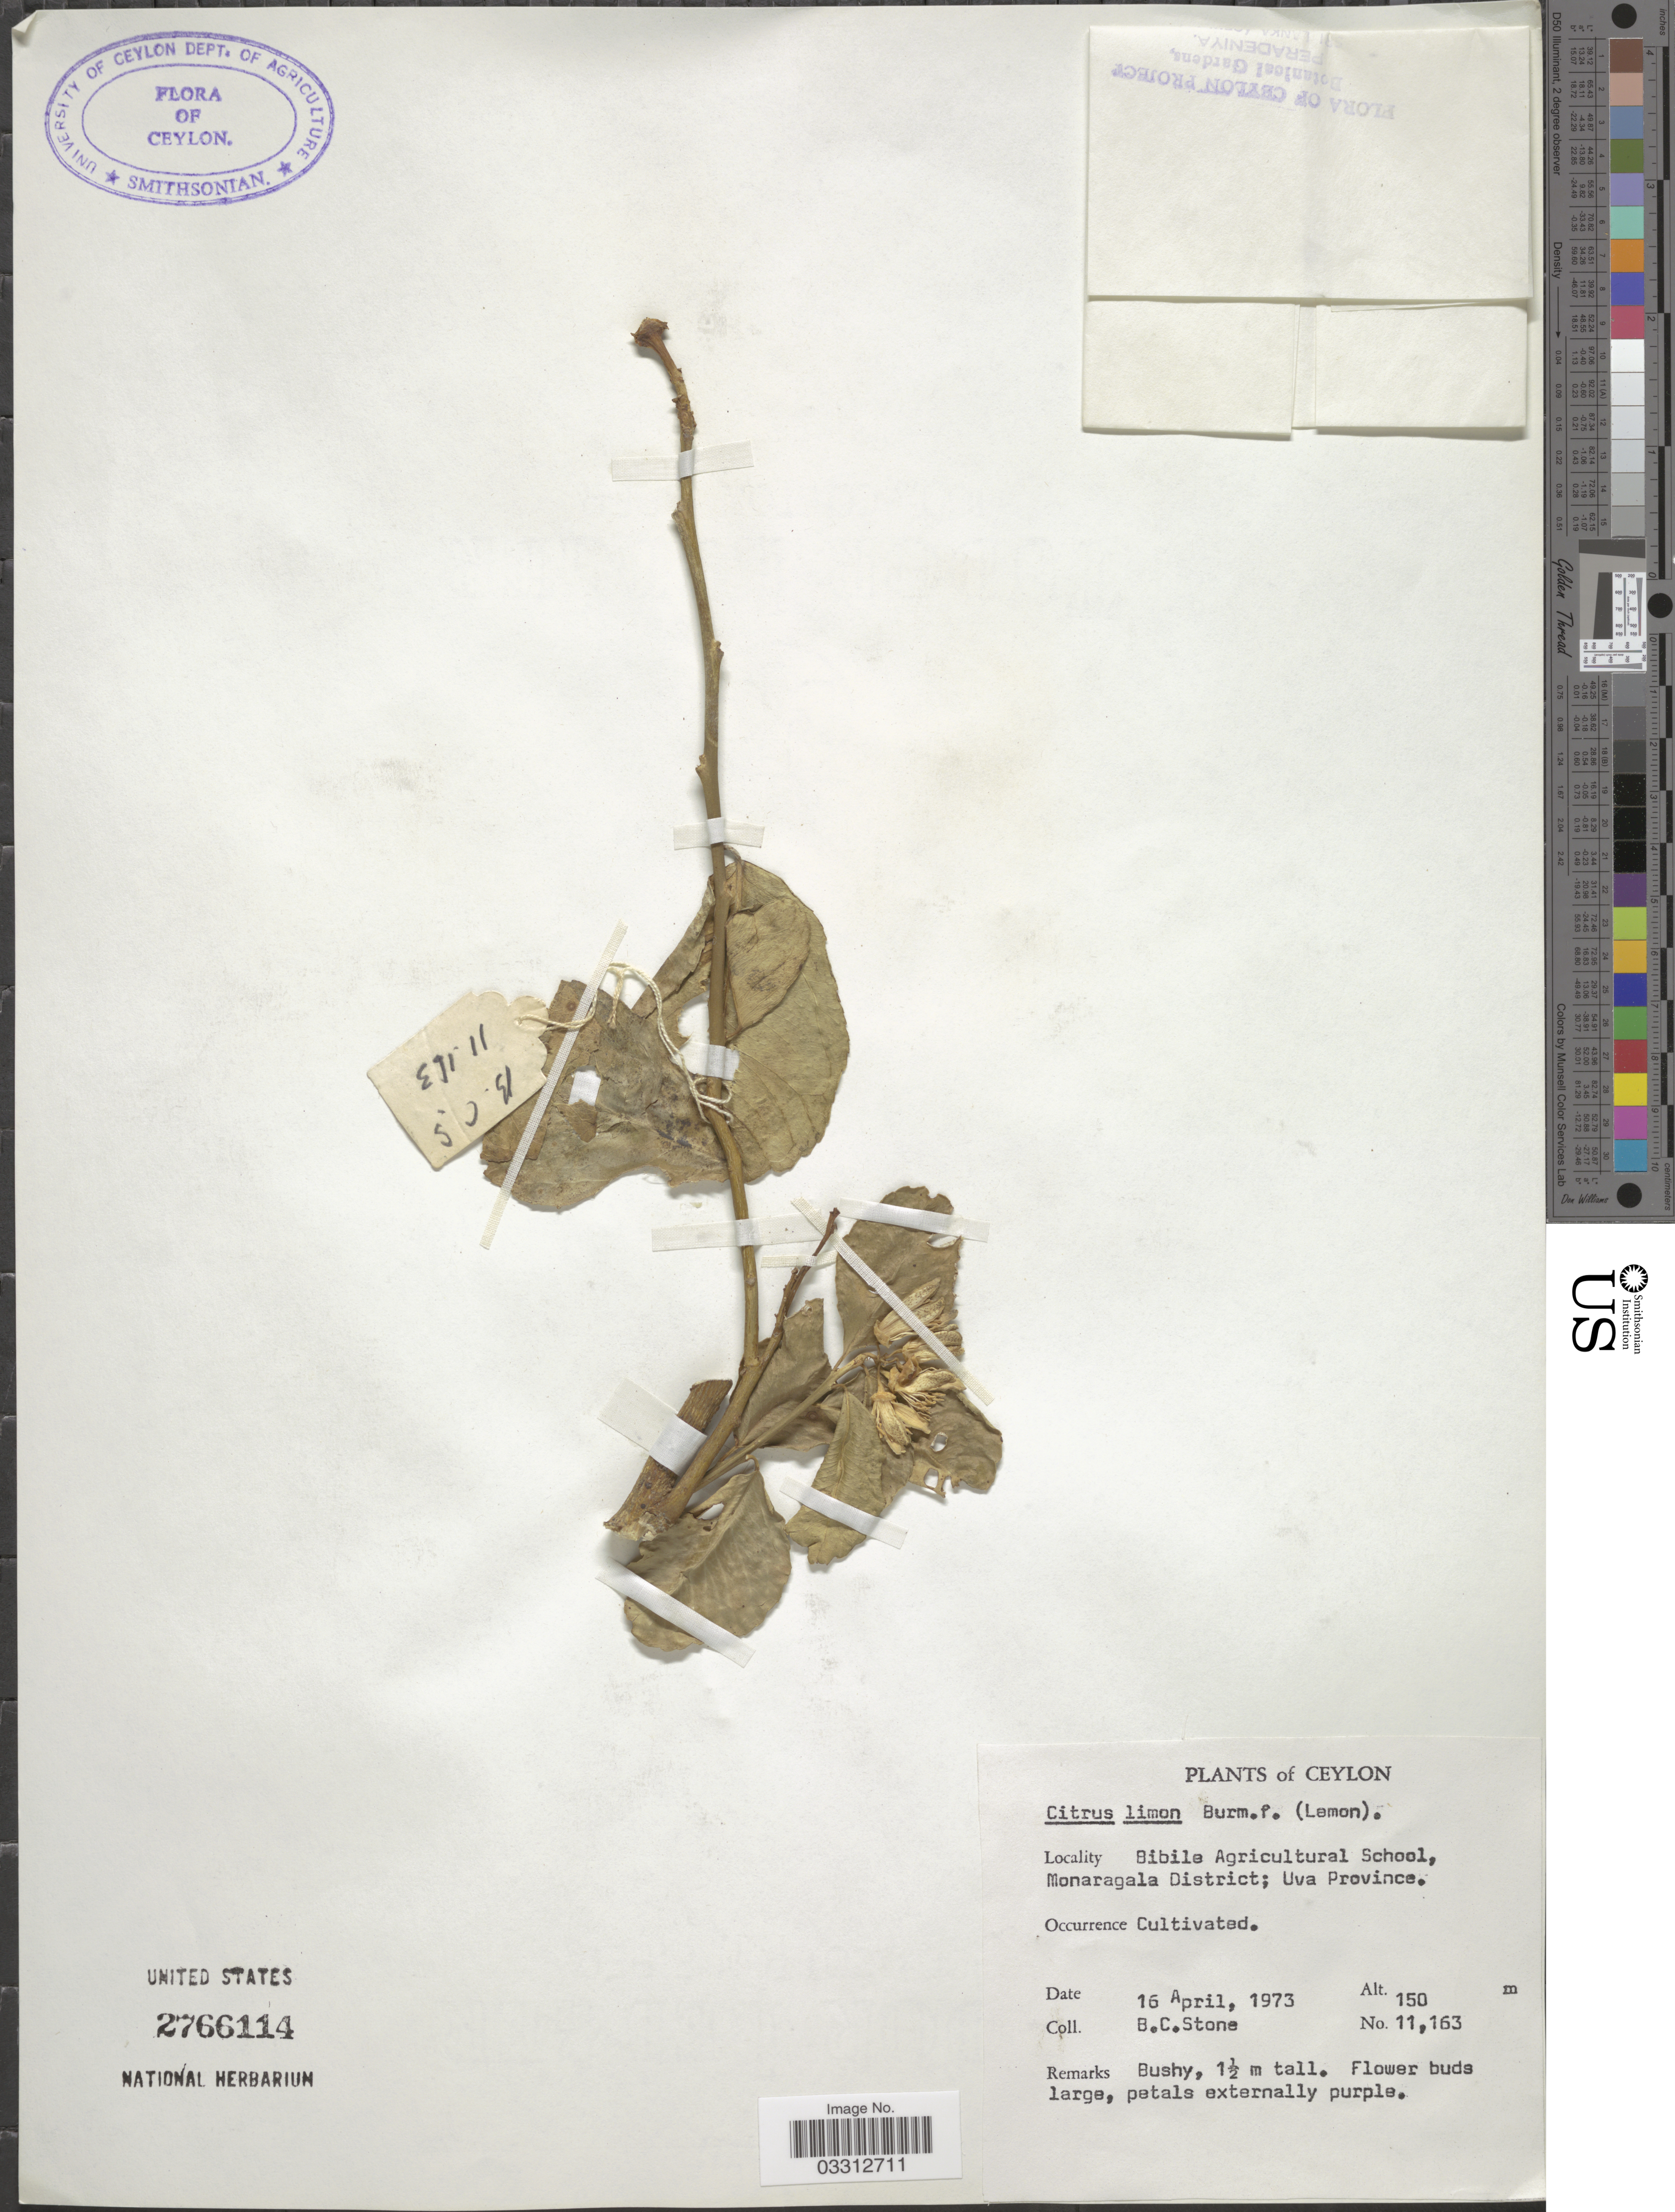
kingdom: Plantae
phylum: Tracheophyta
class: Magnoliopsida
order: Sapindales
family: Rutaceae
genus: Citrus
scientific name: Citrus x limon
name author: (L.) Osbeck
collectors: B. C. Stone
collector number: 11163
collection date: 1973-04-16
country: Sri Lanka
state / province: Uva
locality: Ceylon, Bibile Agricultural School, Monaragala District.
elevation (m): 150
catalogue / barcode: US 2766114